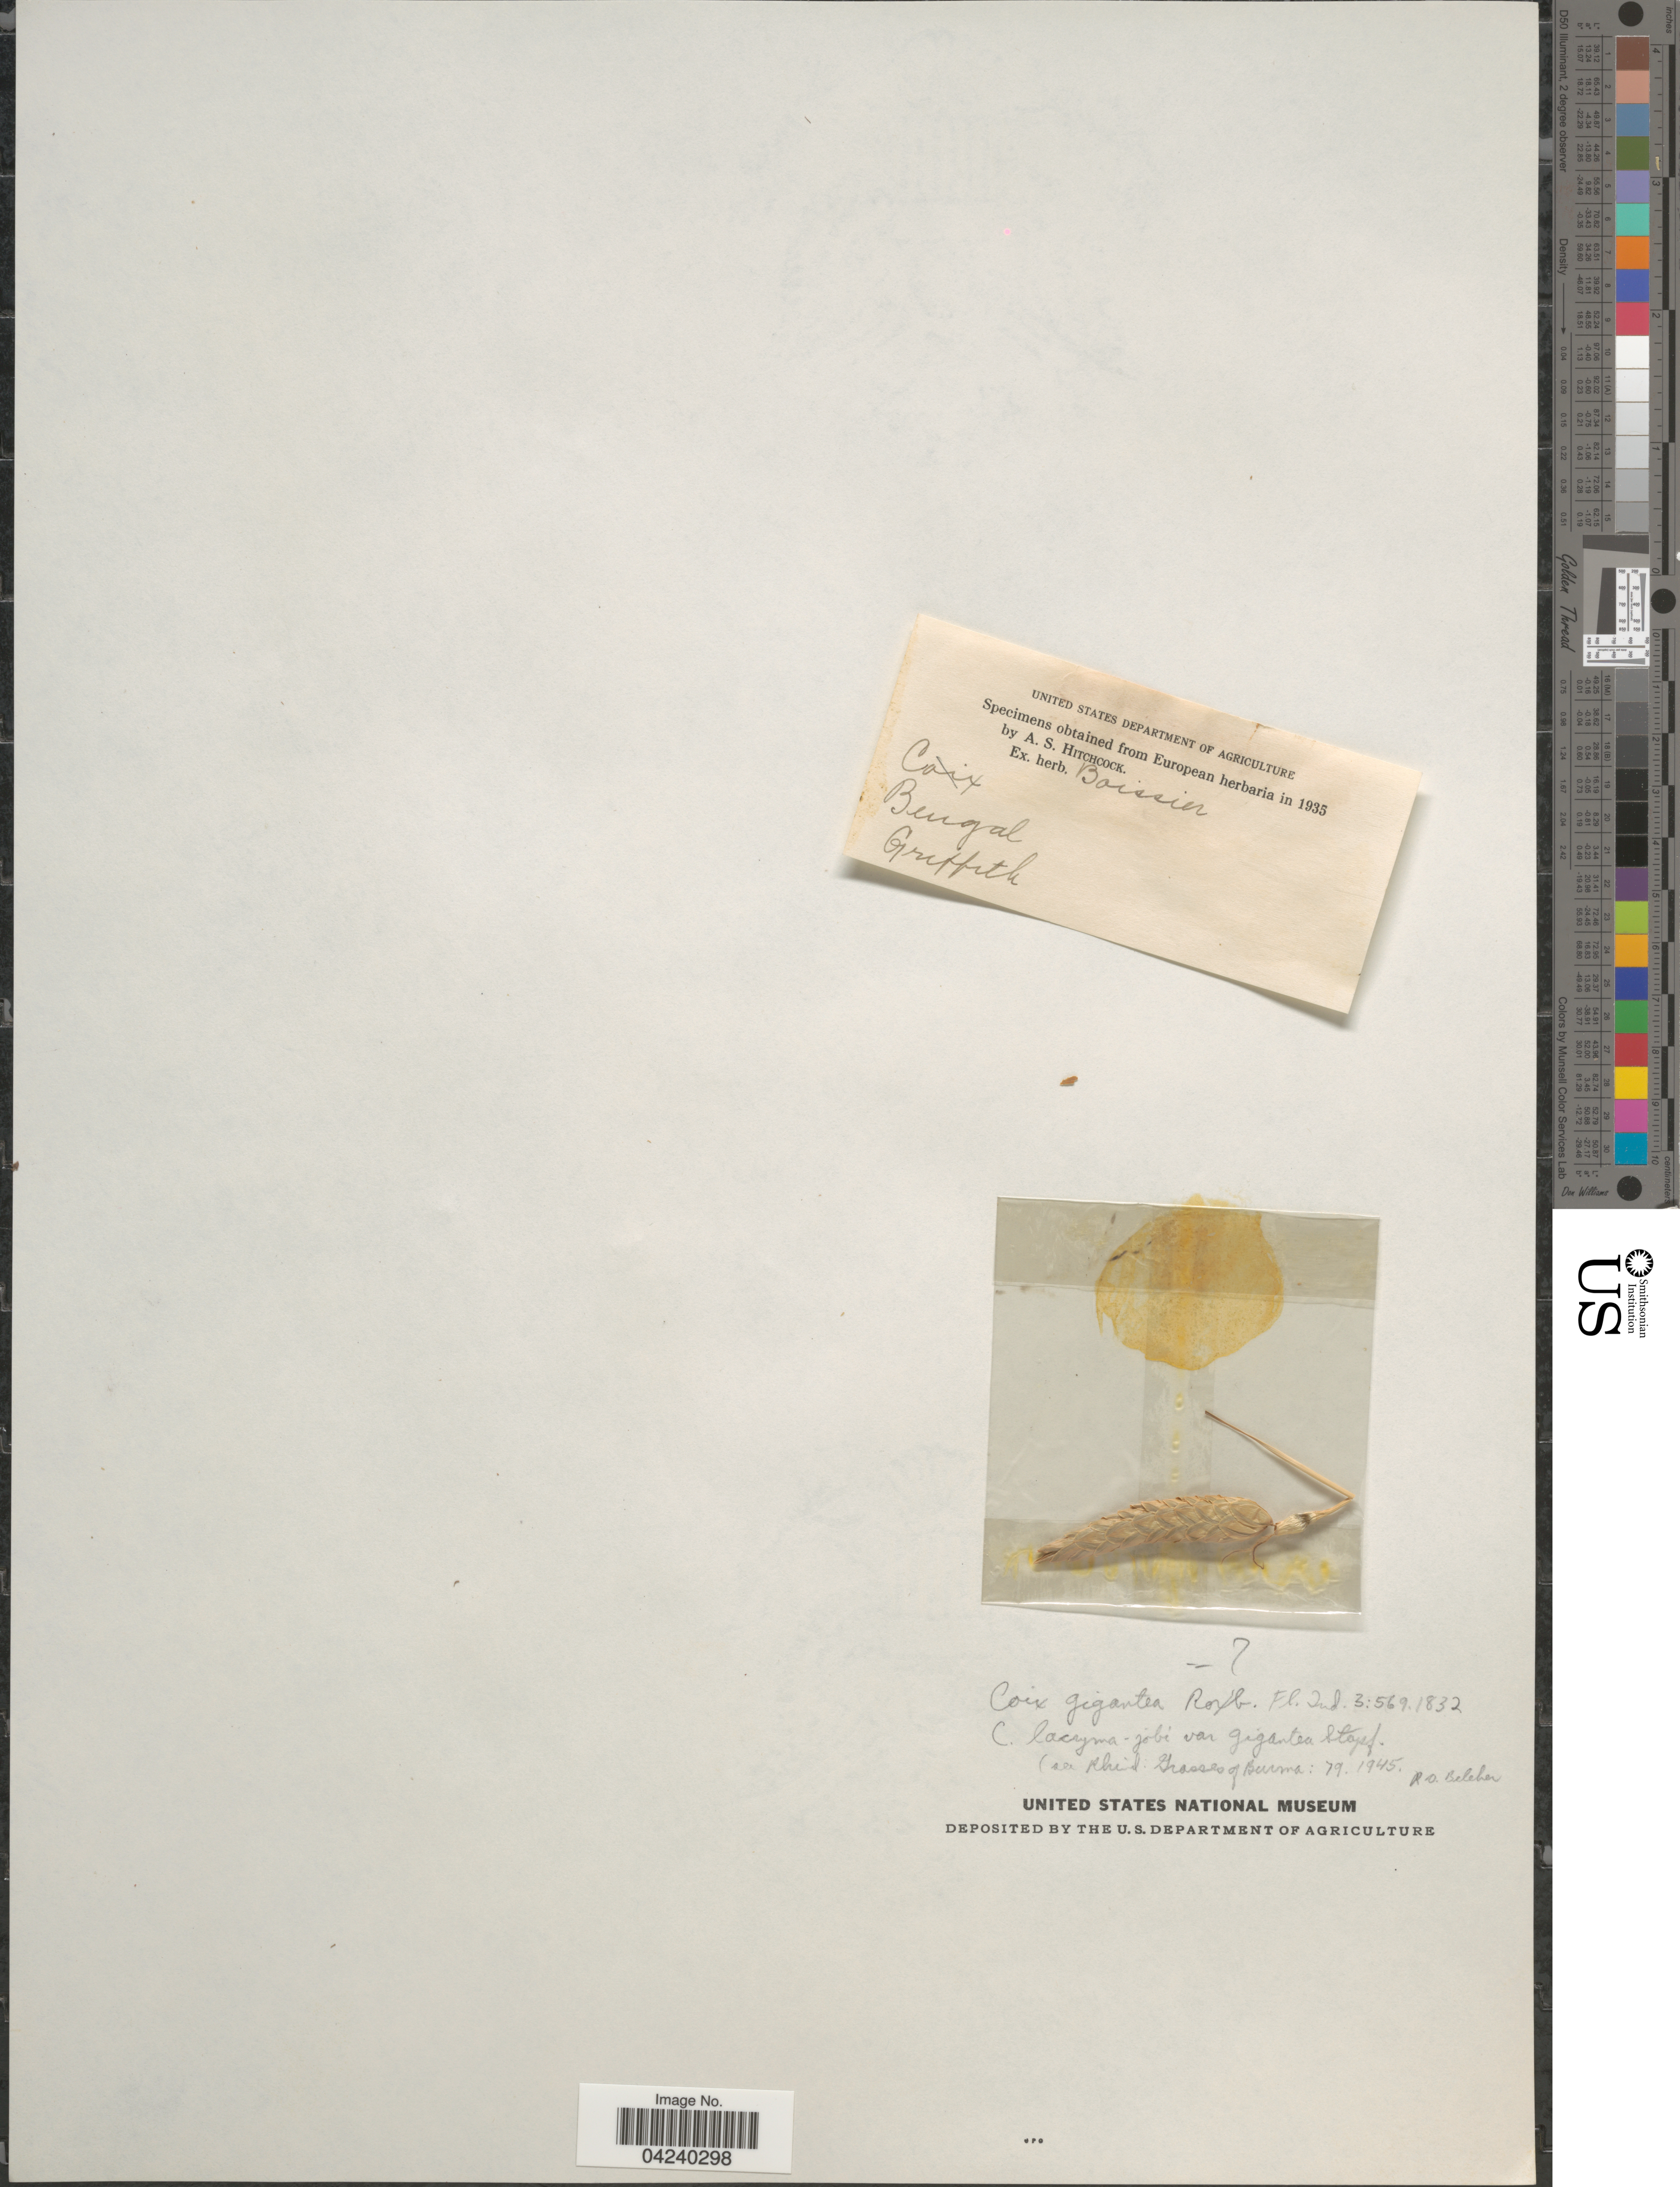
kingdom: Plantae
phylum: Tracheophyta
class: Liliopsida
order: Poales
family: Poaceae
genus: Chionachne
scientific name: Chionachne gigantea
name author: (J. Koenig) Veldkamp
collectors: -. Griffith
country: India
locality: Bengal.